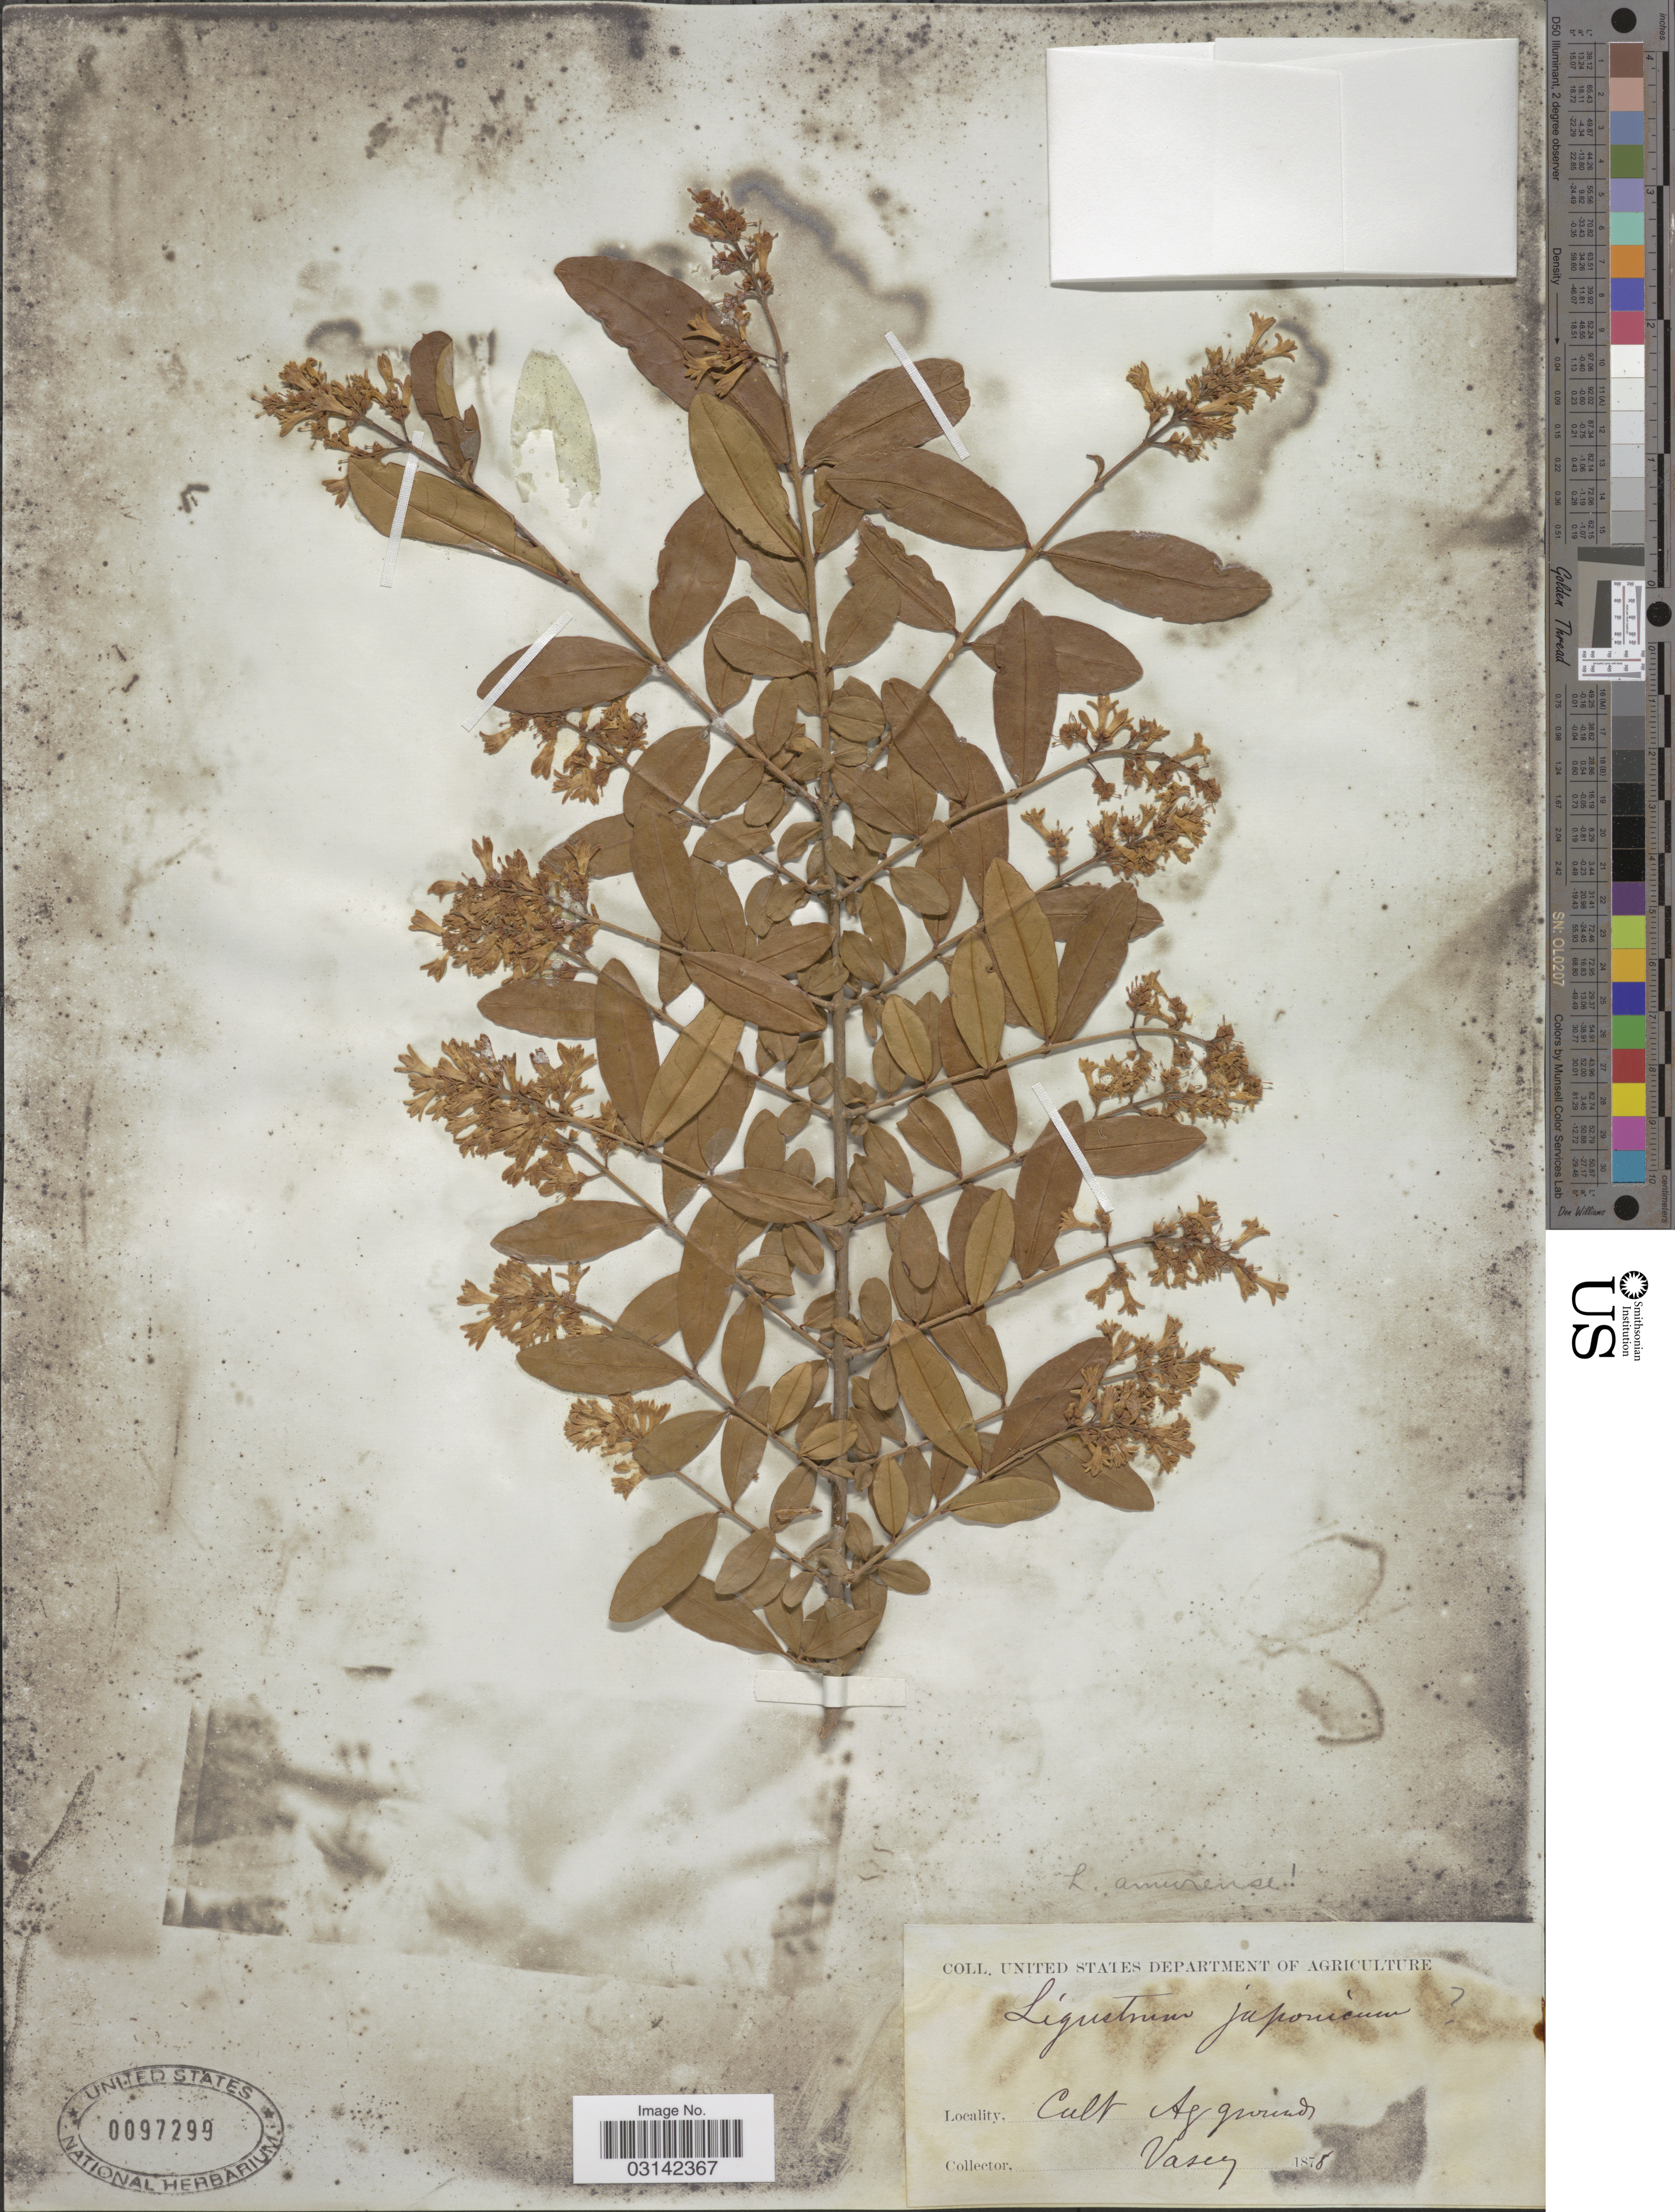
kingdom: Plantae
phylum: Tracheophyta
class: Magnoliopsida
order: Lamiales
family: Oleaceae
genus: Ligustrum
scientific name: Ligustrum japonicum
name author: Thunb.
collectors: Vasey, --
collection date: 1878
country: United States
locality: Ag grounds.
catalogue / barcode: US 97299